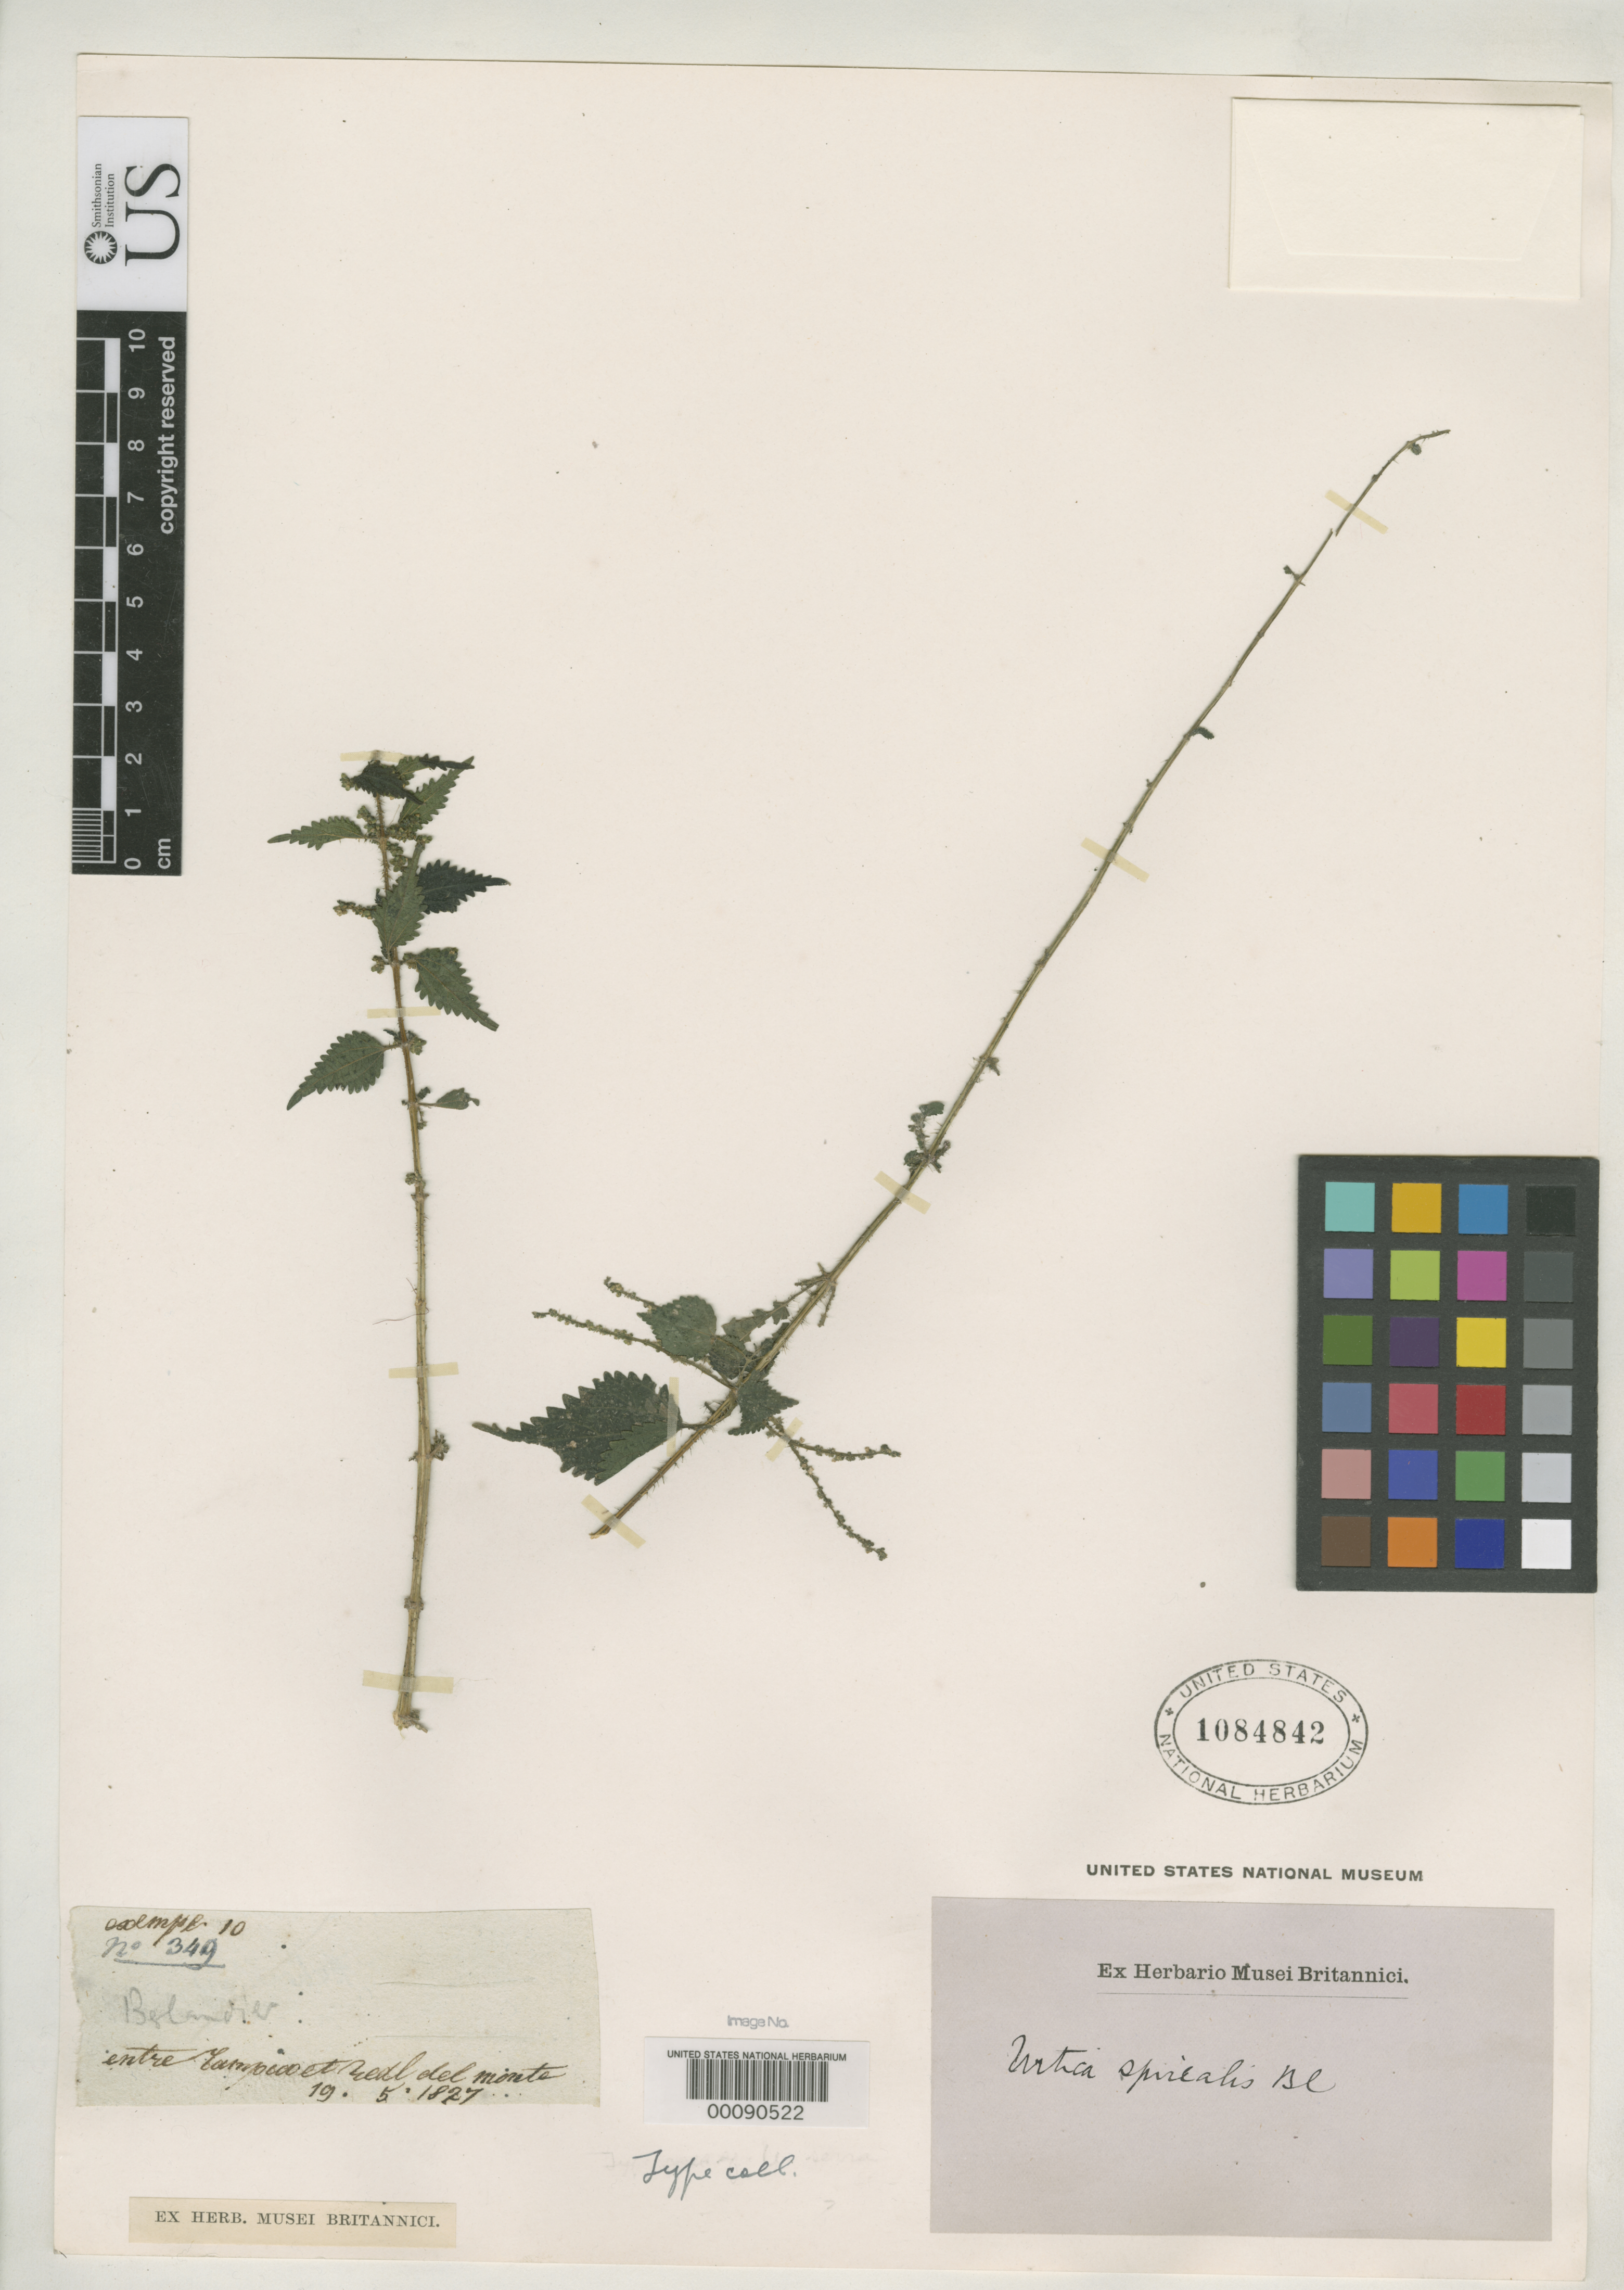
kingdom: Plantae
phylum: Tracheophyta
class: Magnoliopsida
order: Rosales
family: Urticaceae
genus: Urtica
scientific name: Urtica spirealis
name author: Blume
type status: Isotype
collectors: J. L. Berlandier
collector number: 349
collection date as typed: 19 May 1827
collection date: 1827-05-19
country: Mexico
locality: Near Tampico and Real de Minte.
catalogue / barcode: US 1084842